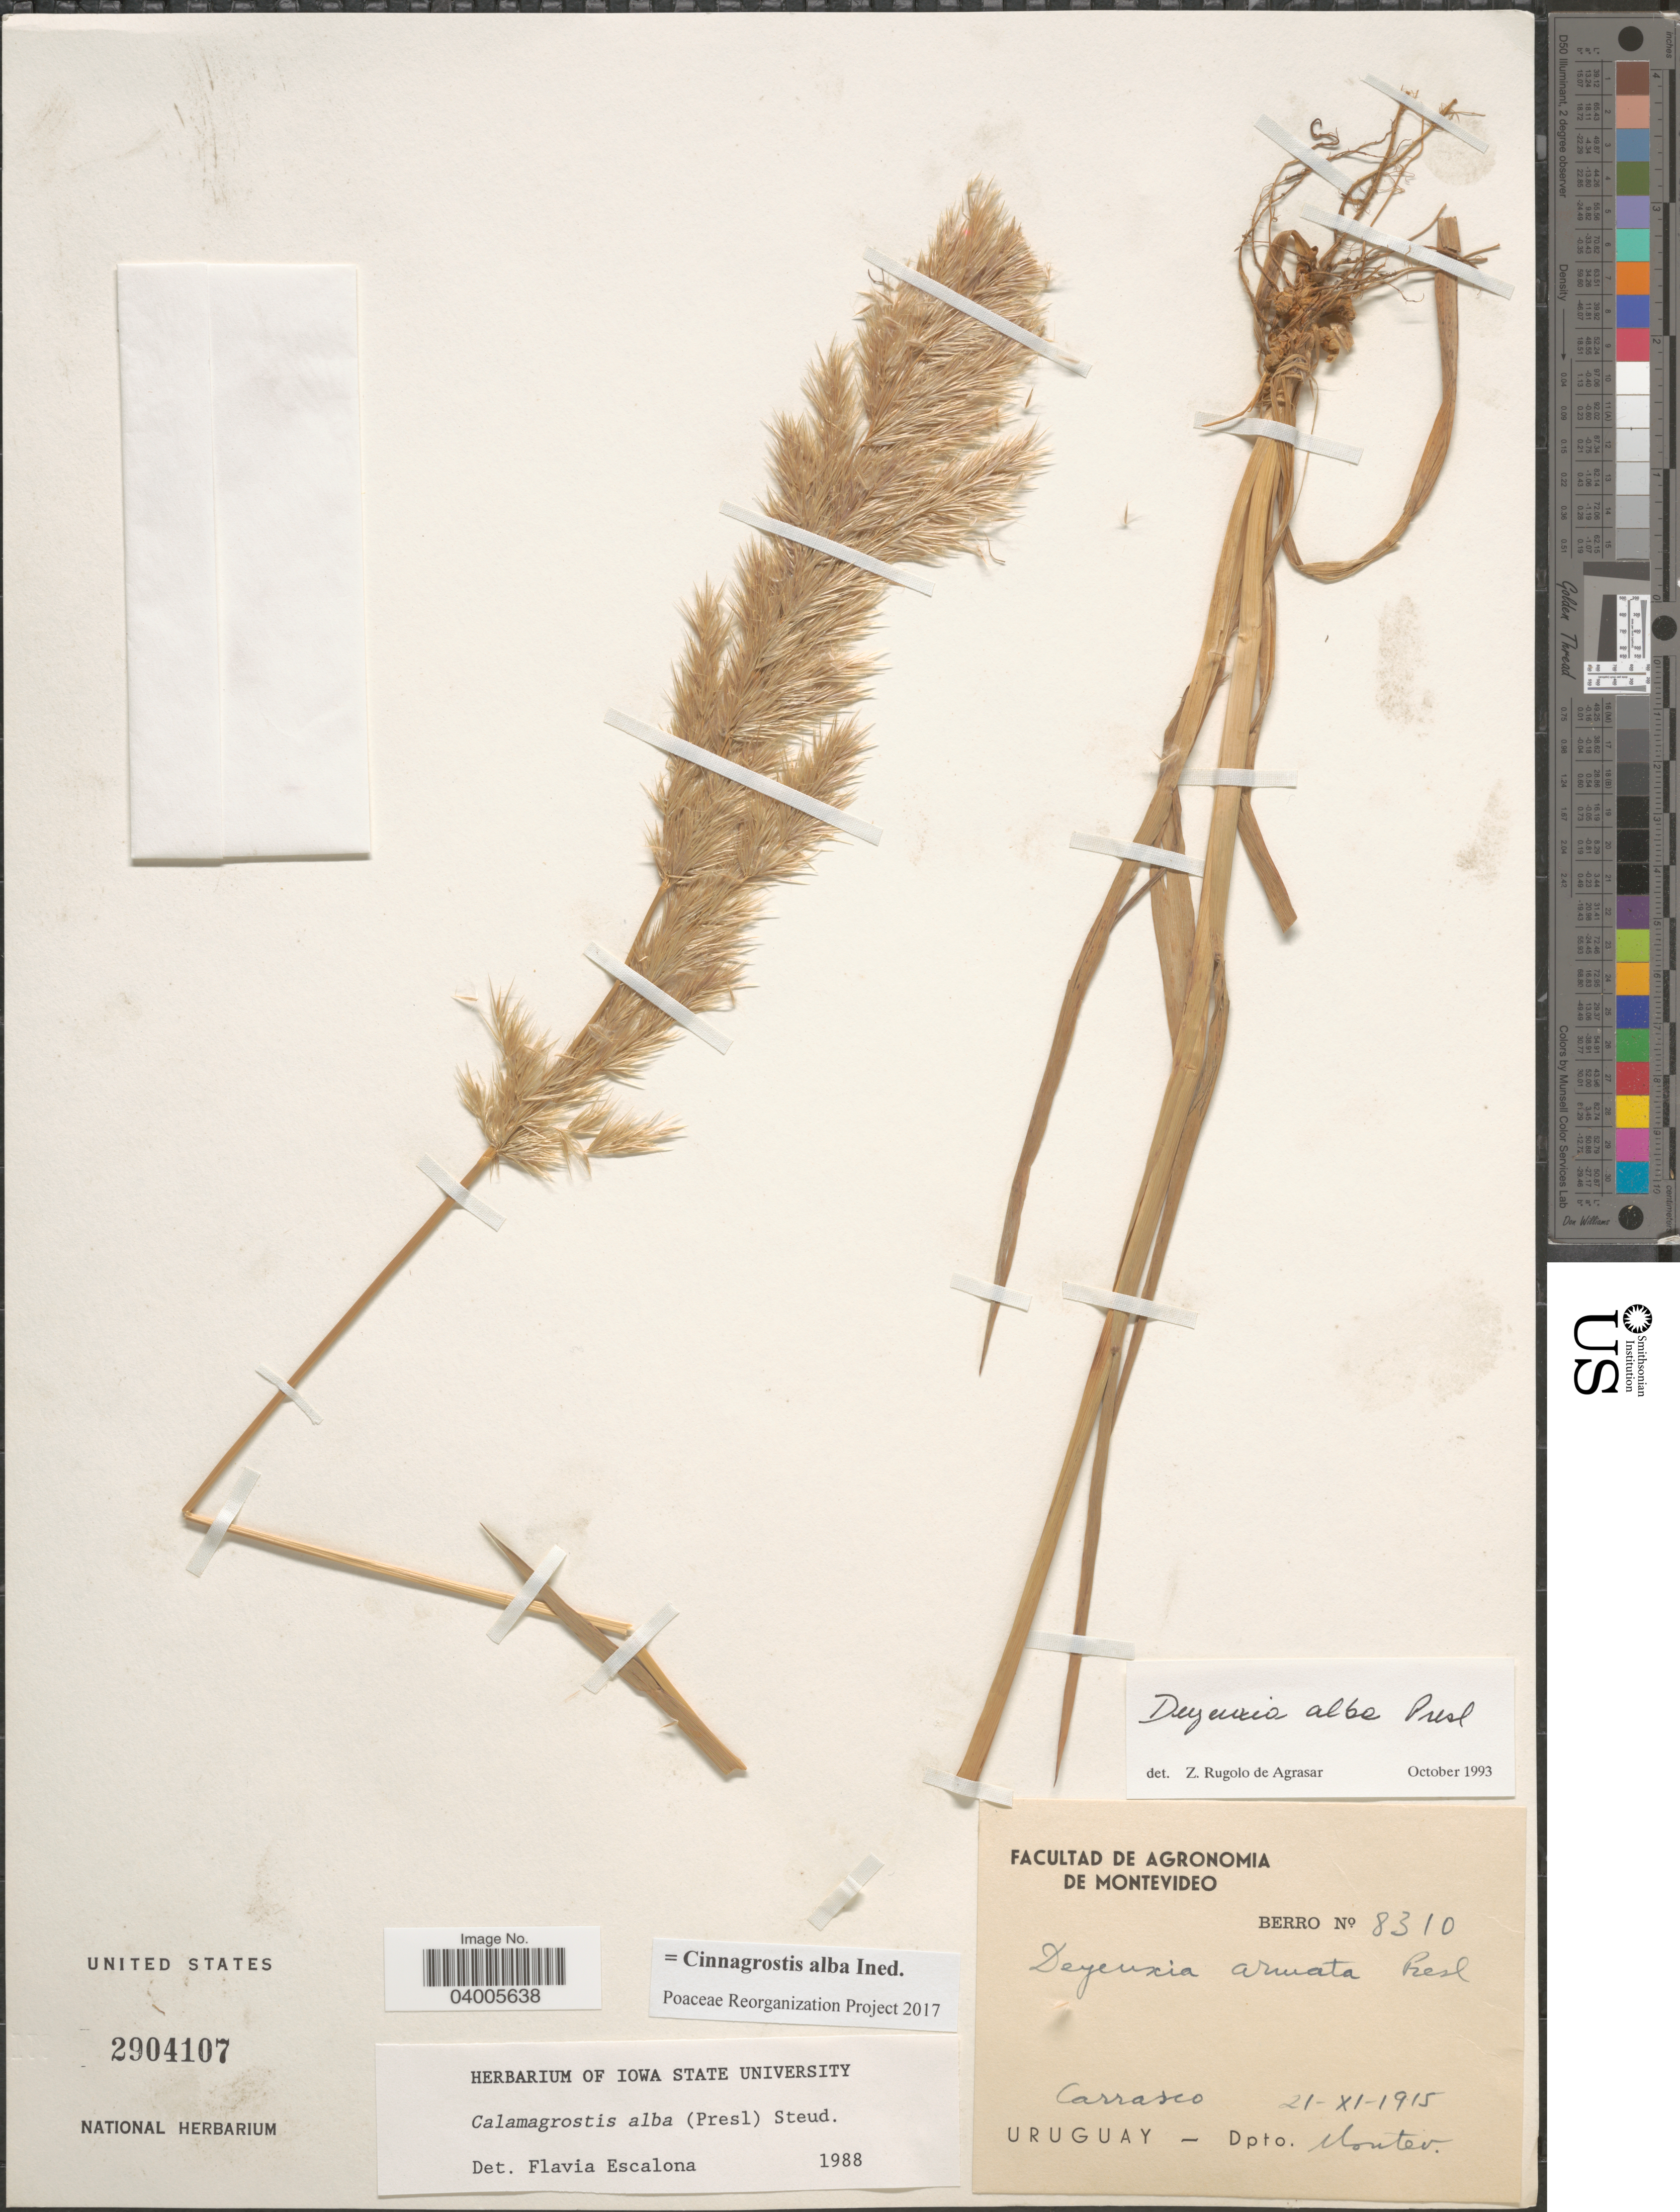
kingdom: Plantae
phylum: Tracheophyta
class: Liliopsida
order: Poales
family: Poaceae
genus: Cinnagrostis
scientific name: Cinnagrostis alba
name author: (J. Presl) P.M. Peterson et al.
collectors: Berro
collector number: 8310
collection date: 1915-11-21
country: Uruguay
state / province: Montevideo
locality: Carrasco. Dpto. Montev.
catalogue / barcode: US 2904107